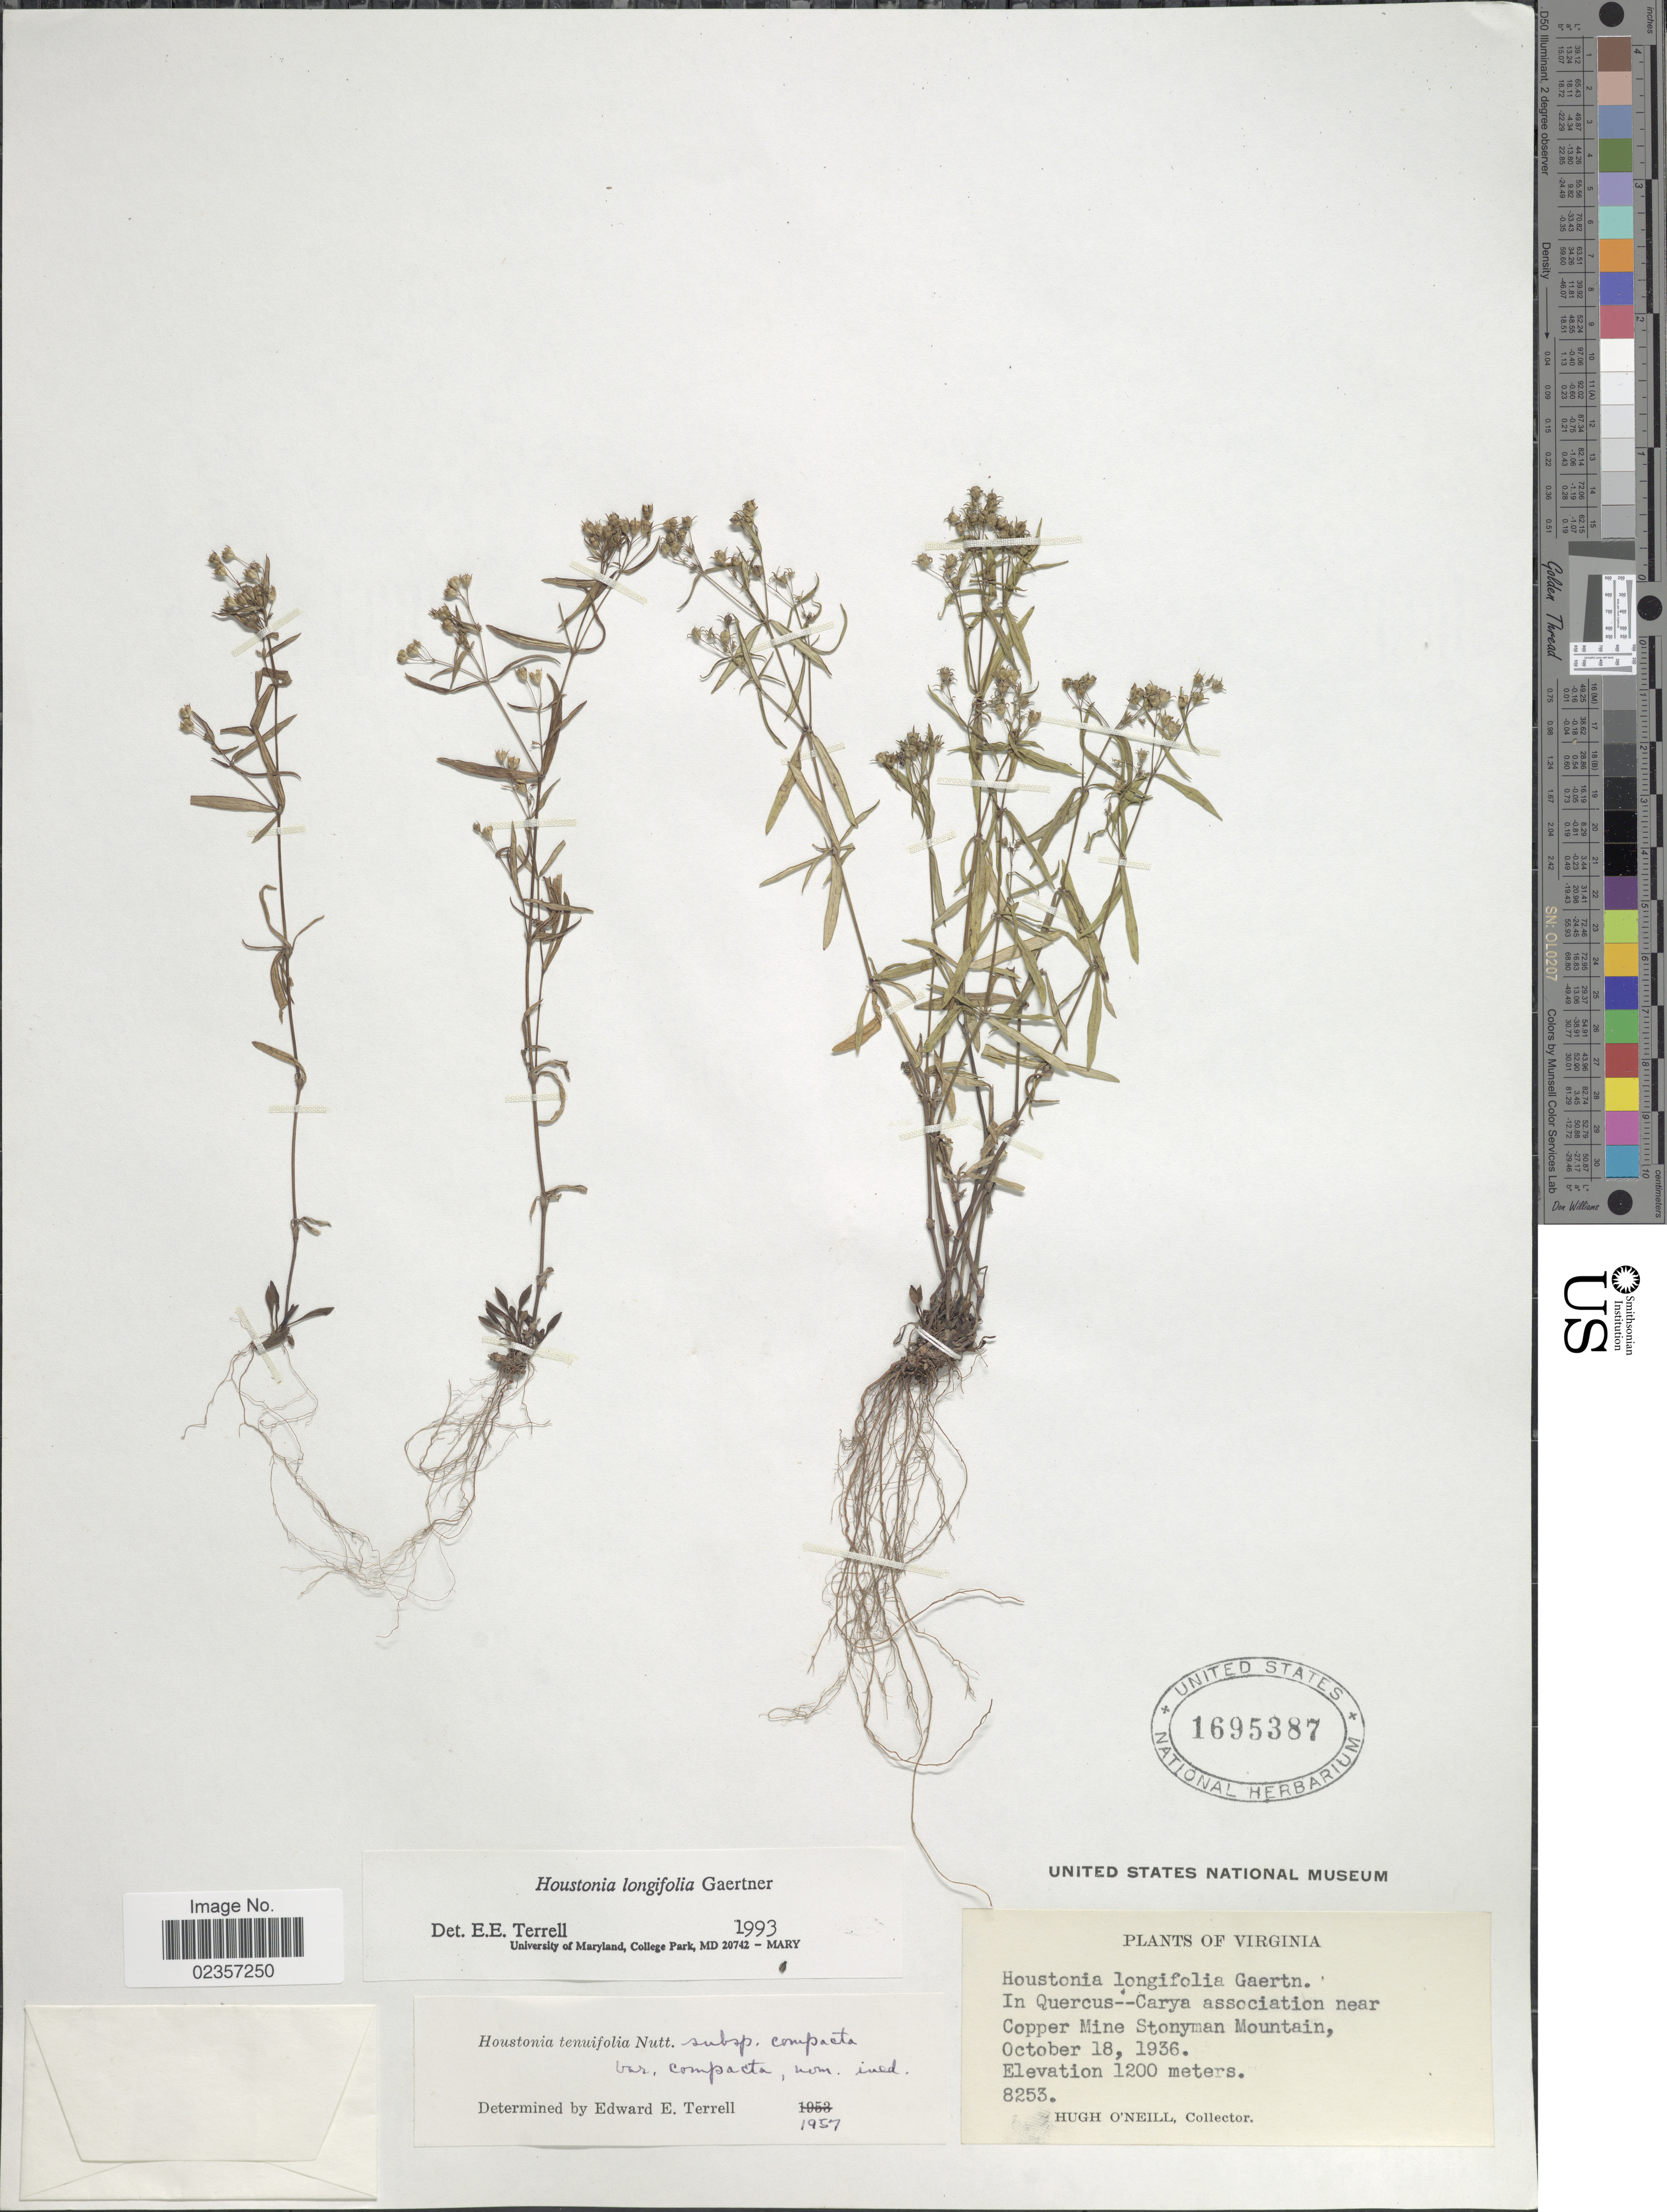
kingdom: Plantae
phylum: Tracheophyta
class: Magnoliopsida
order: Gentianales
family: Rubiaceae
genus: Houstonia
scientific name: Houstonia longifolia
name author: Gaertn.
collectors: H. O'Neill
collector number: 8253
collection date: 1936-10-18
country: United States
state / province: Virginia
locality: Near Copper Mine Stonyman Mountain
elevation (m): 1200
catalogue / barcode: US 1695387